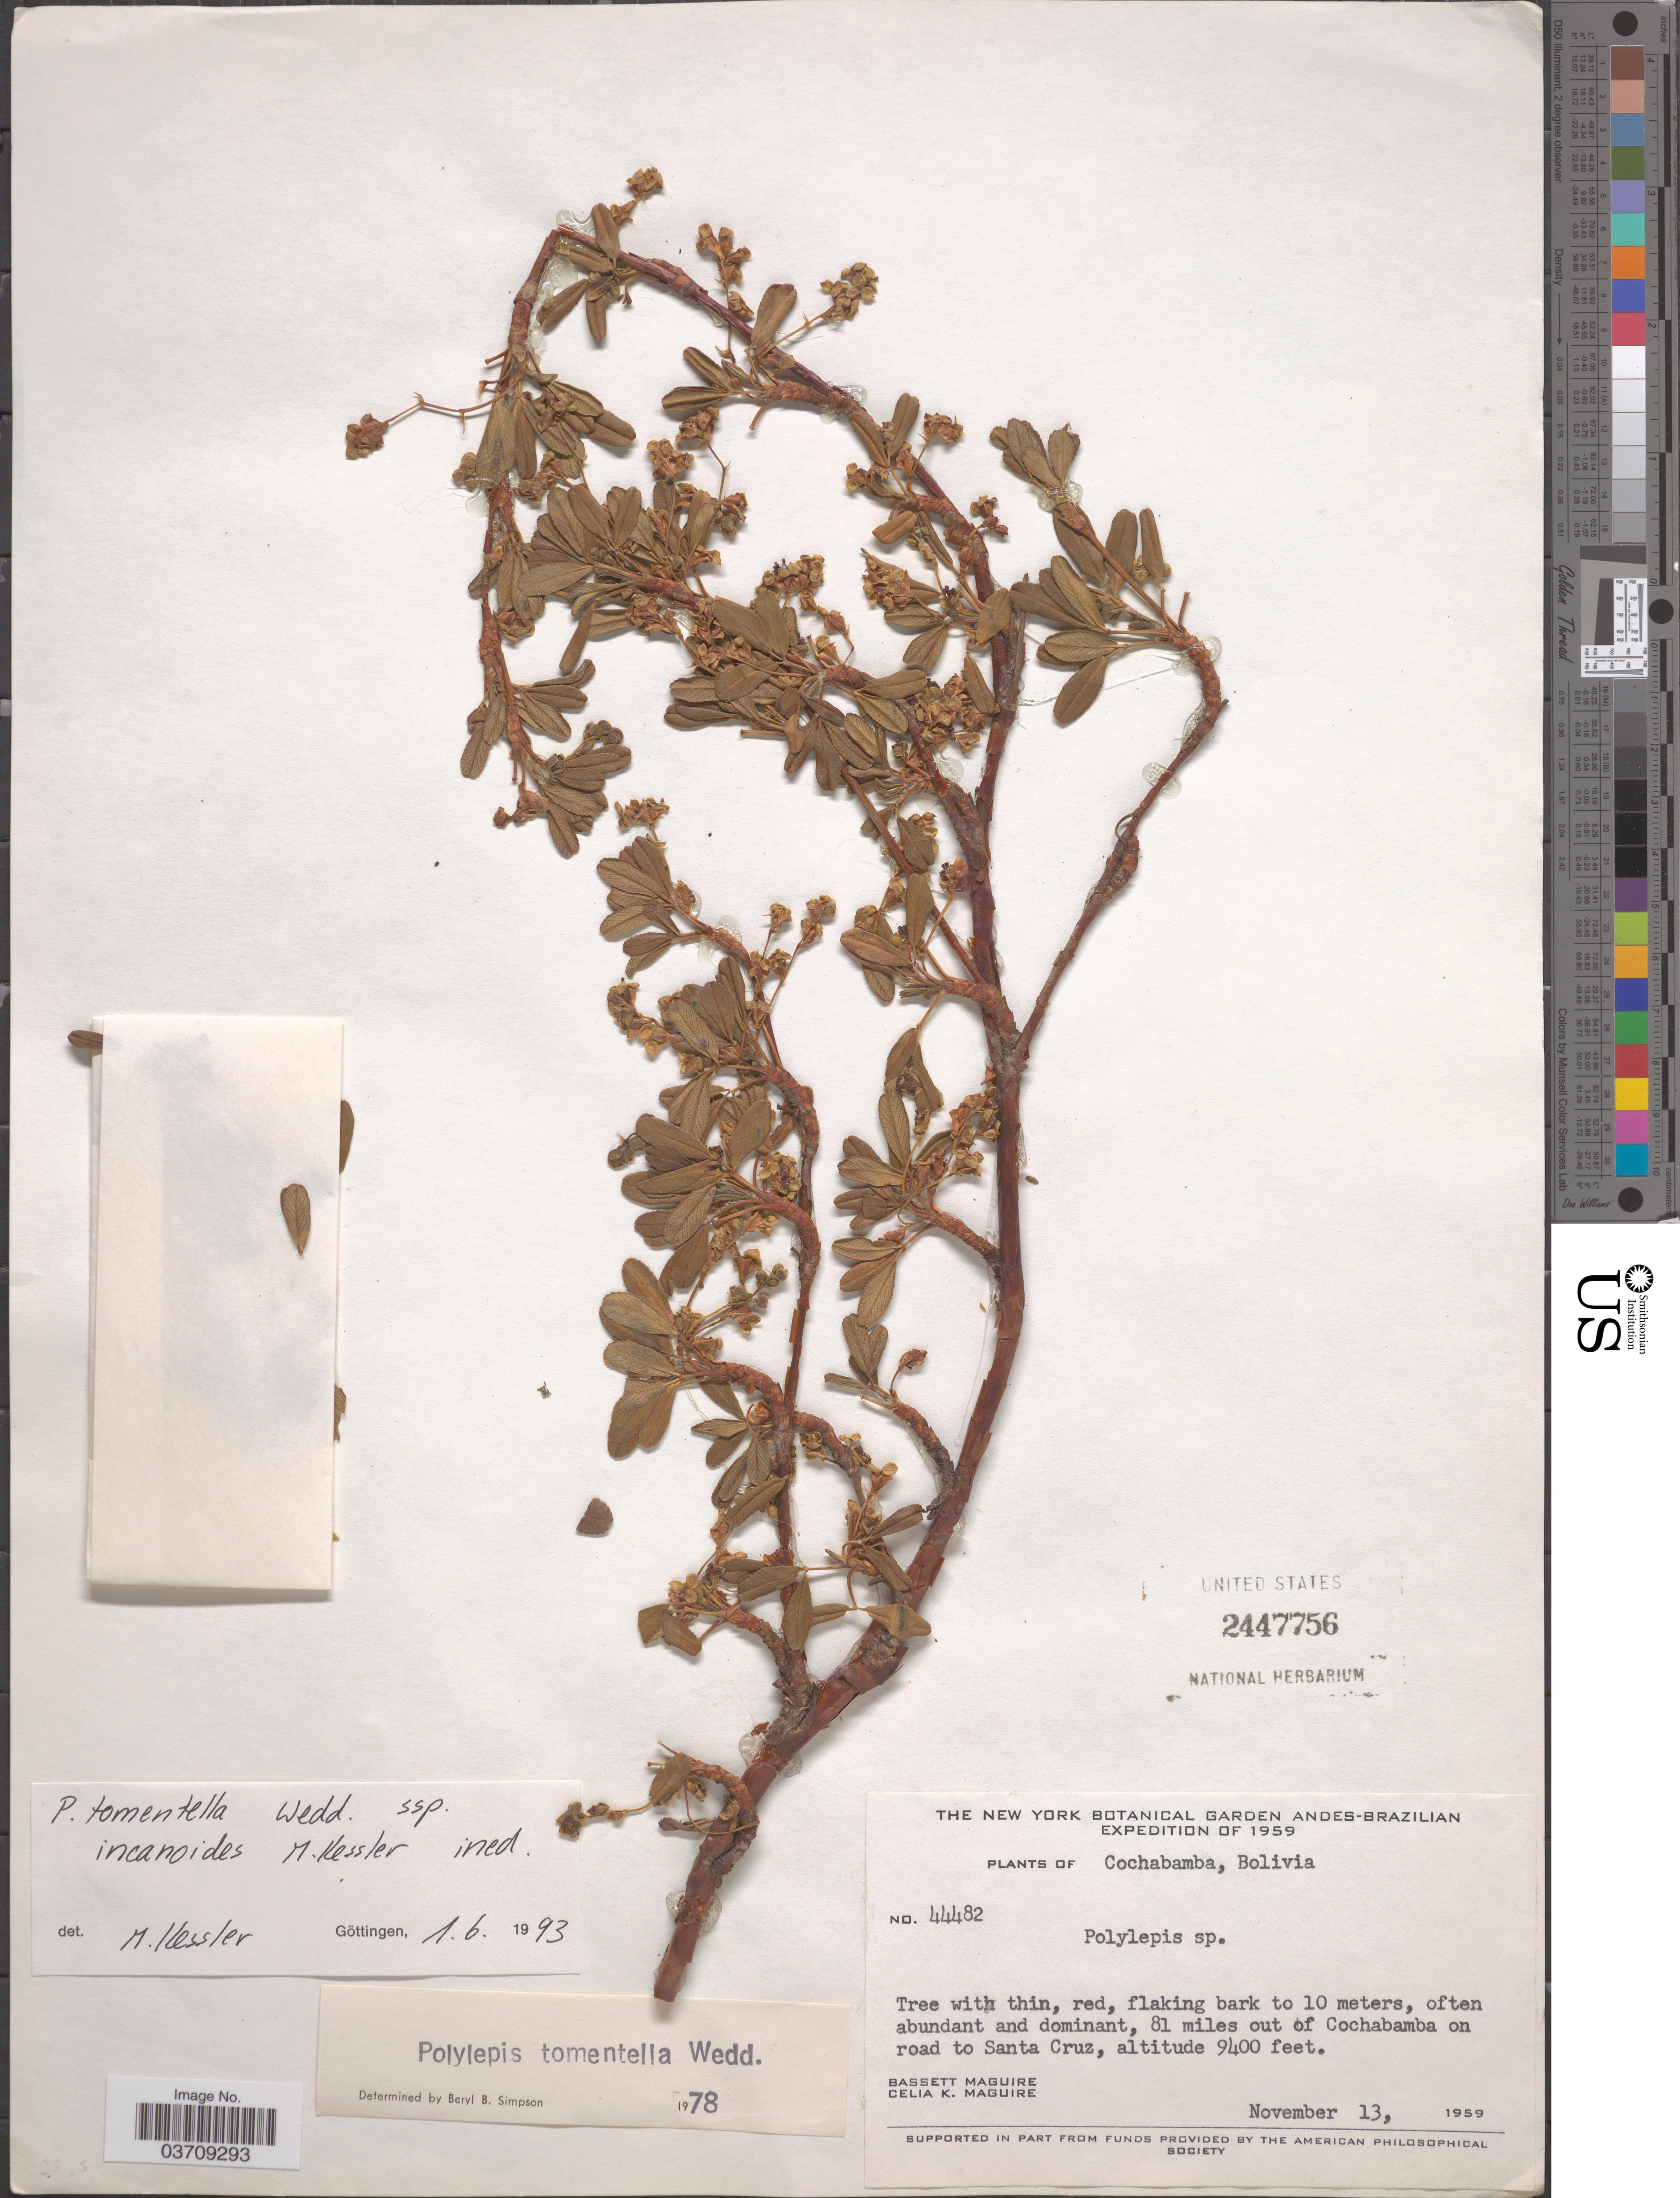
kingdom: Plantae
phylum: Tracheophyta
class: Magnoliopsida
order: Rosales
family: Rosaceae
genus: Polylepis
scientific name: Polylepis tomentella subsp. incanoides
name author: M. Kessler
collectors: B. Maguire & C. K. Maguire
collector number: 44482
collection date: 1959-11-13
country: Bolivia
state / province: Cochabamba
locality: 81 miles out of Cochabamba on road to Santa Cruz.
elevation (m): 2865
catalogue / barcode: US 2447756